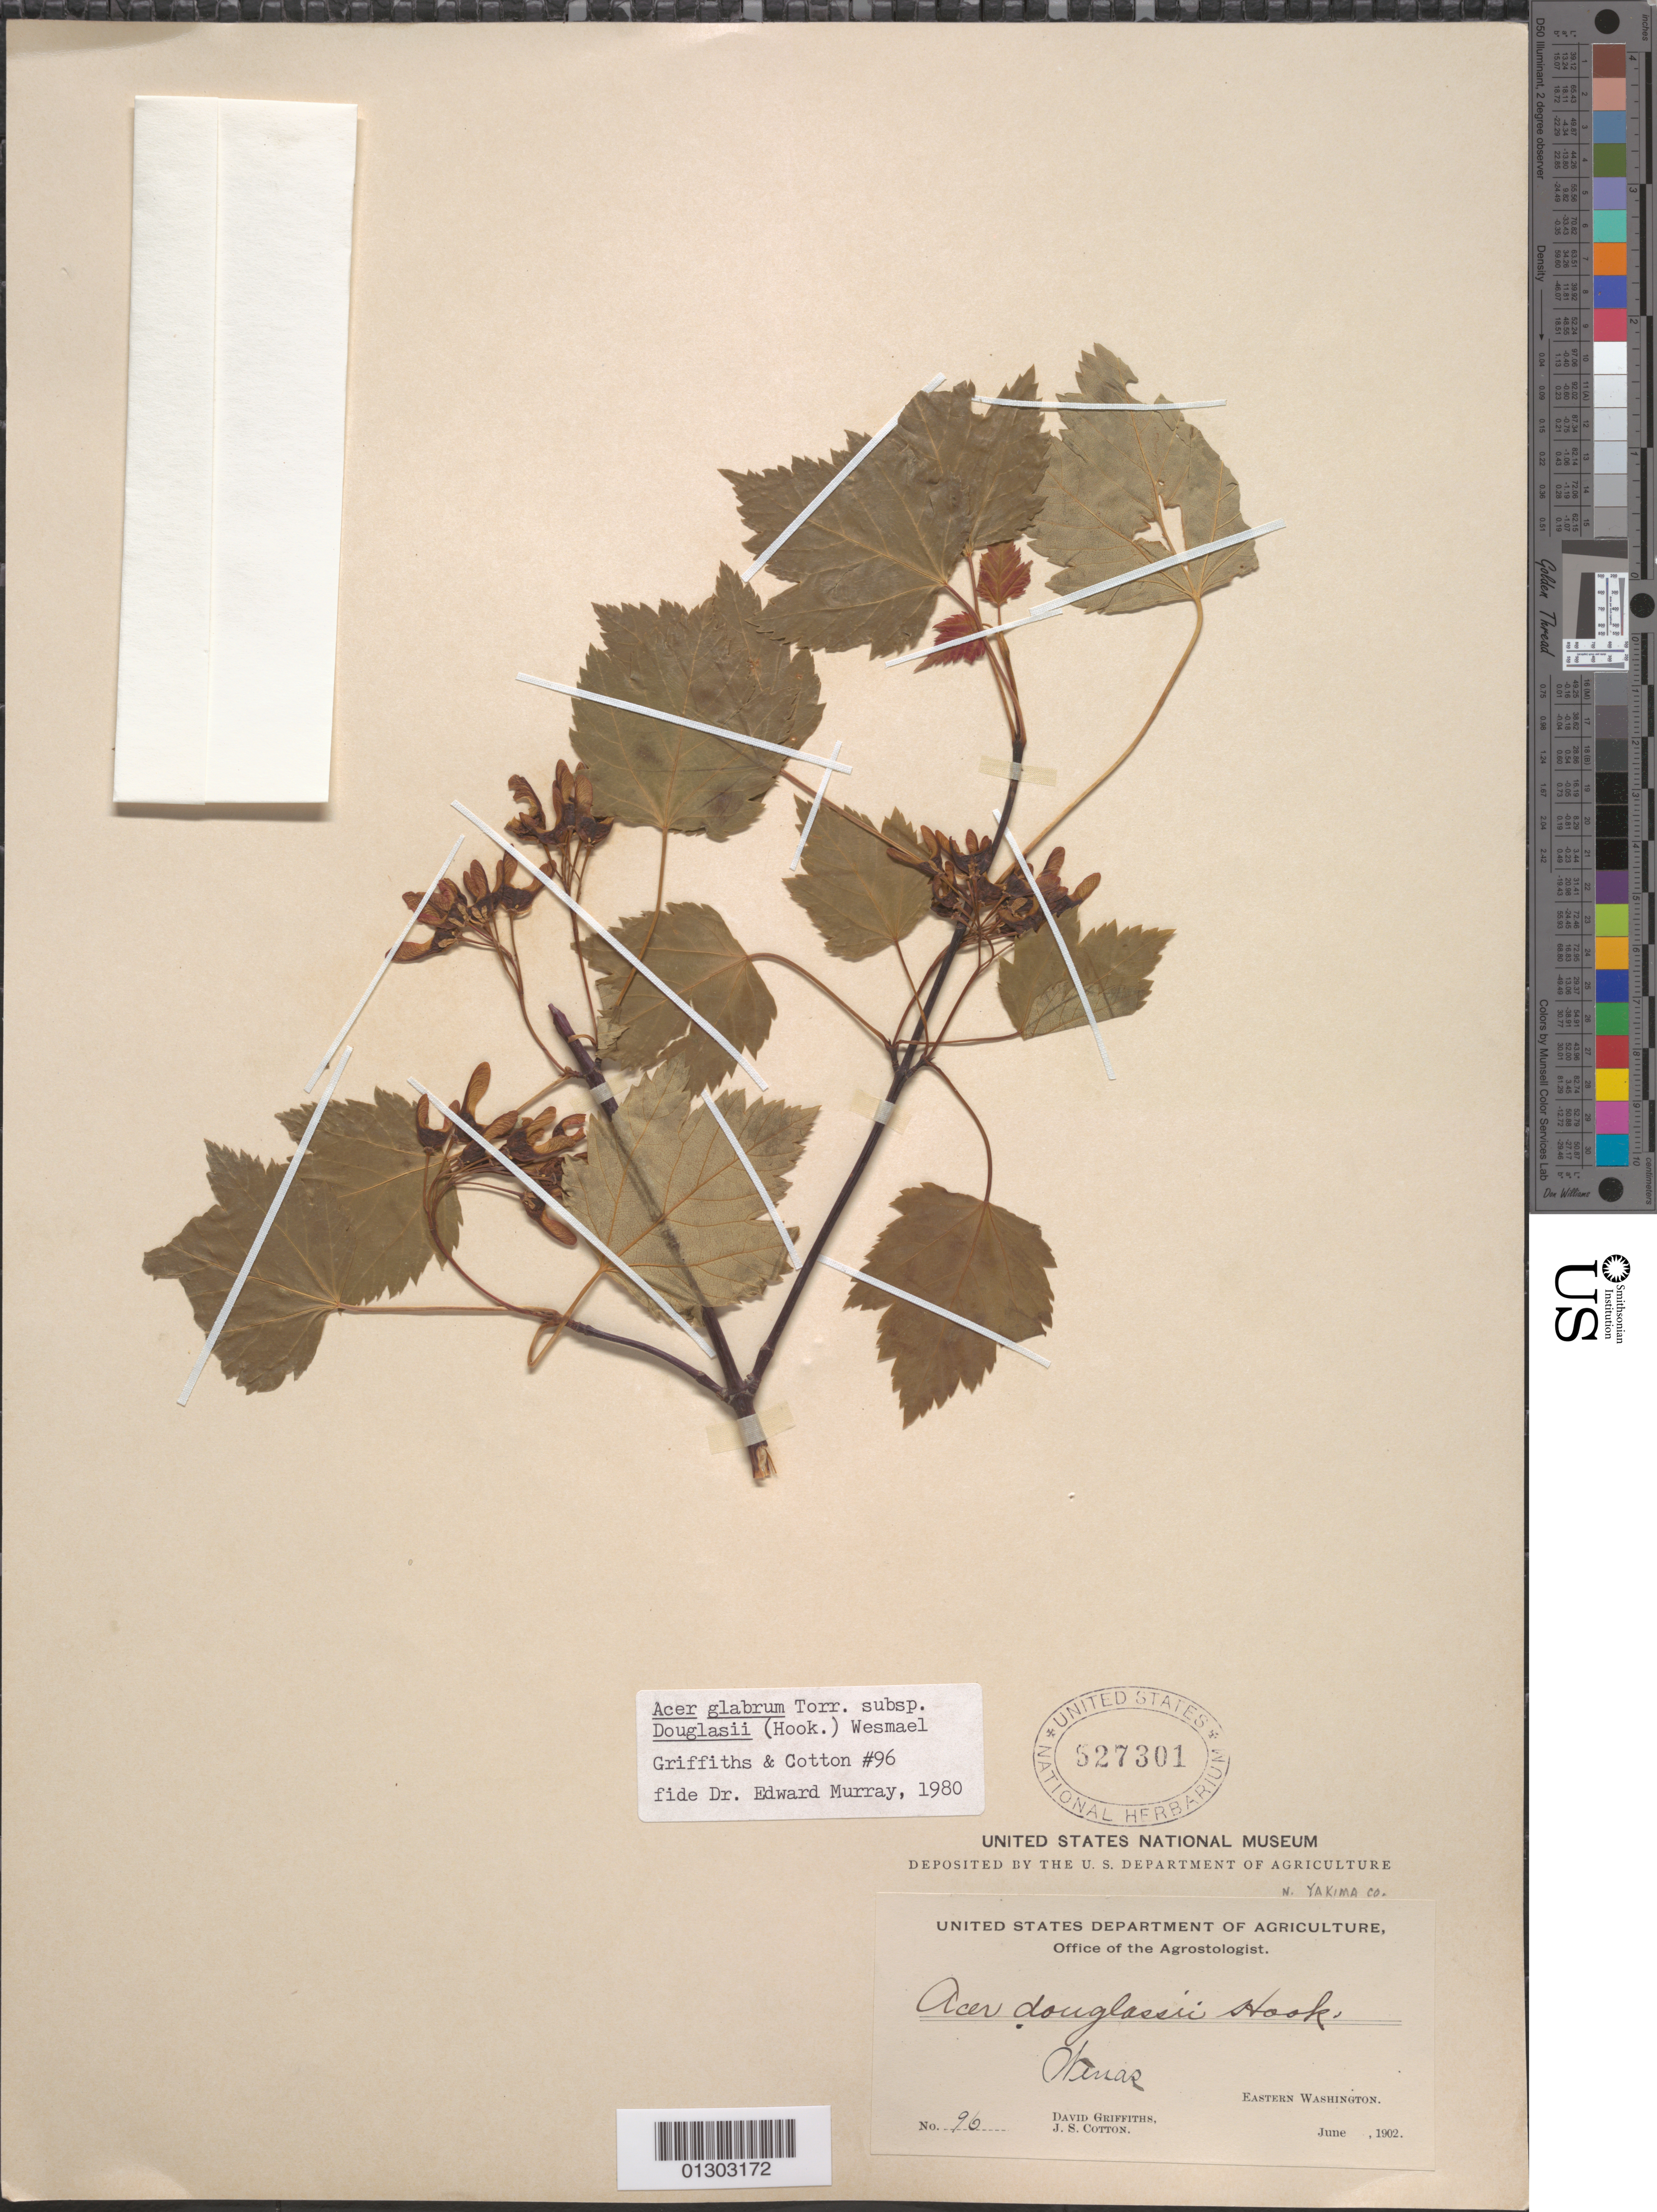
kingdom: Plantae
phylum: Tracheophyta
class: Magnoliopsida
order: Sapindales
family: Sapindaceae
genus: Acer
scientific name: Acer glabrum var. douglasii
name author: (Hook.) Dippel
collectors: D. Griffiths & J. S. Cotton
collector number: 96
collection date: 1902-06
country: United States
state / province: Washington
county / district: Yakima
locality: Wenas.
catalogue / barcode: US 527301